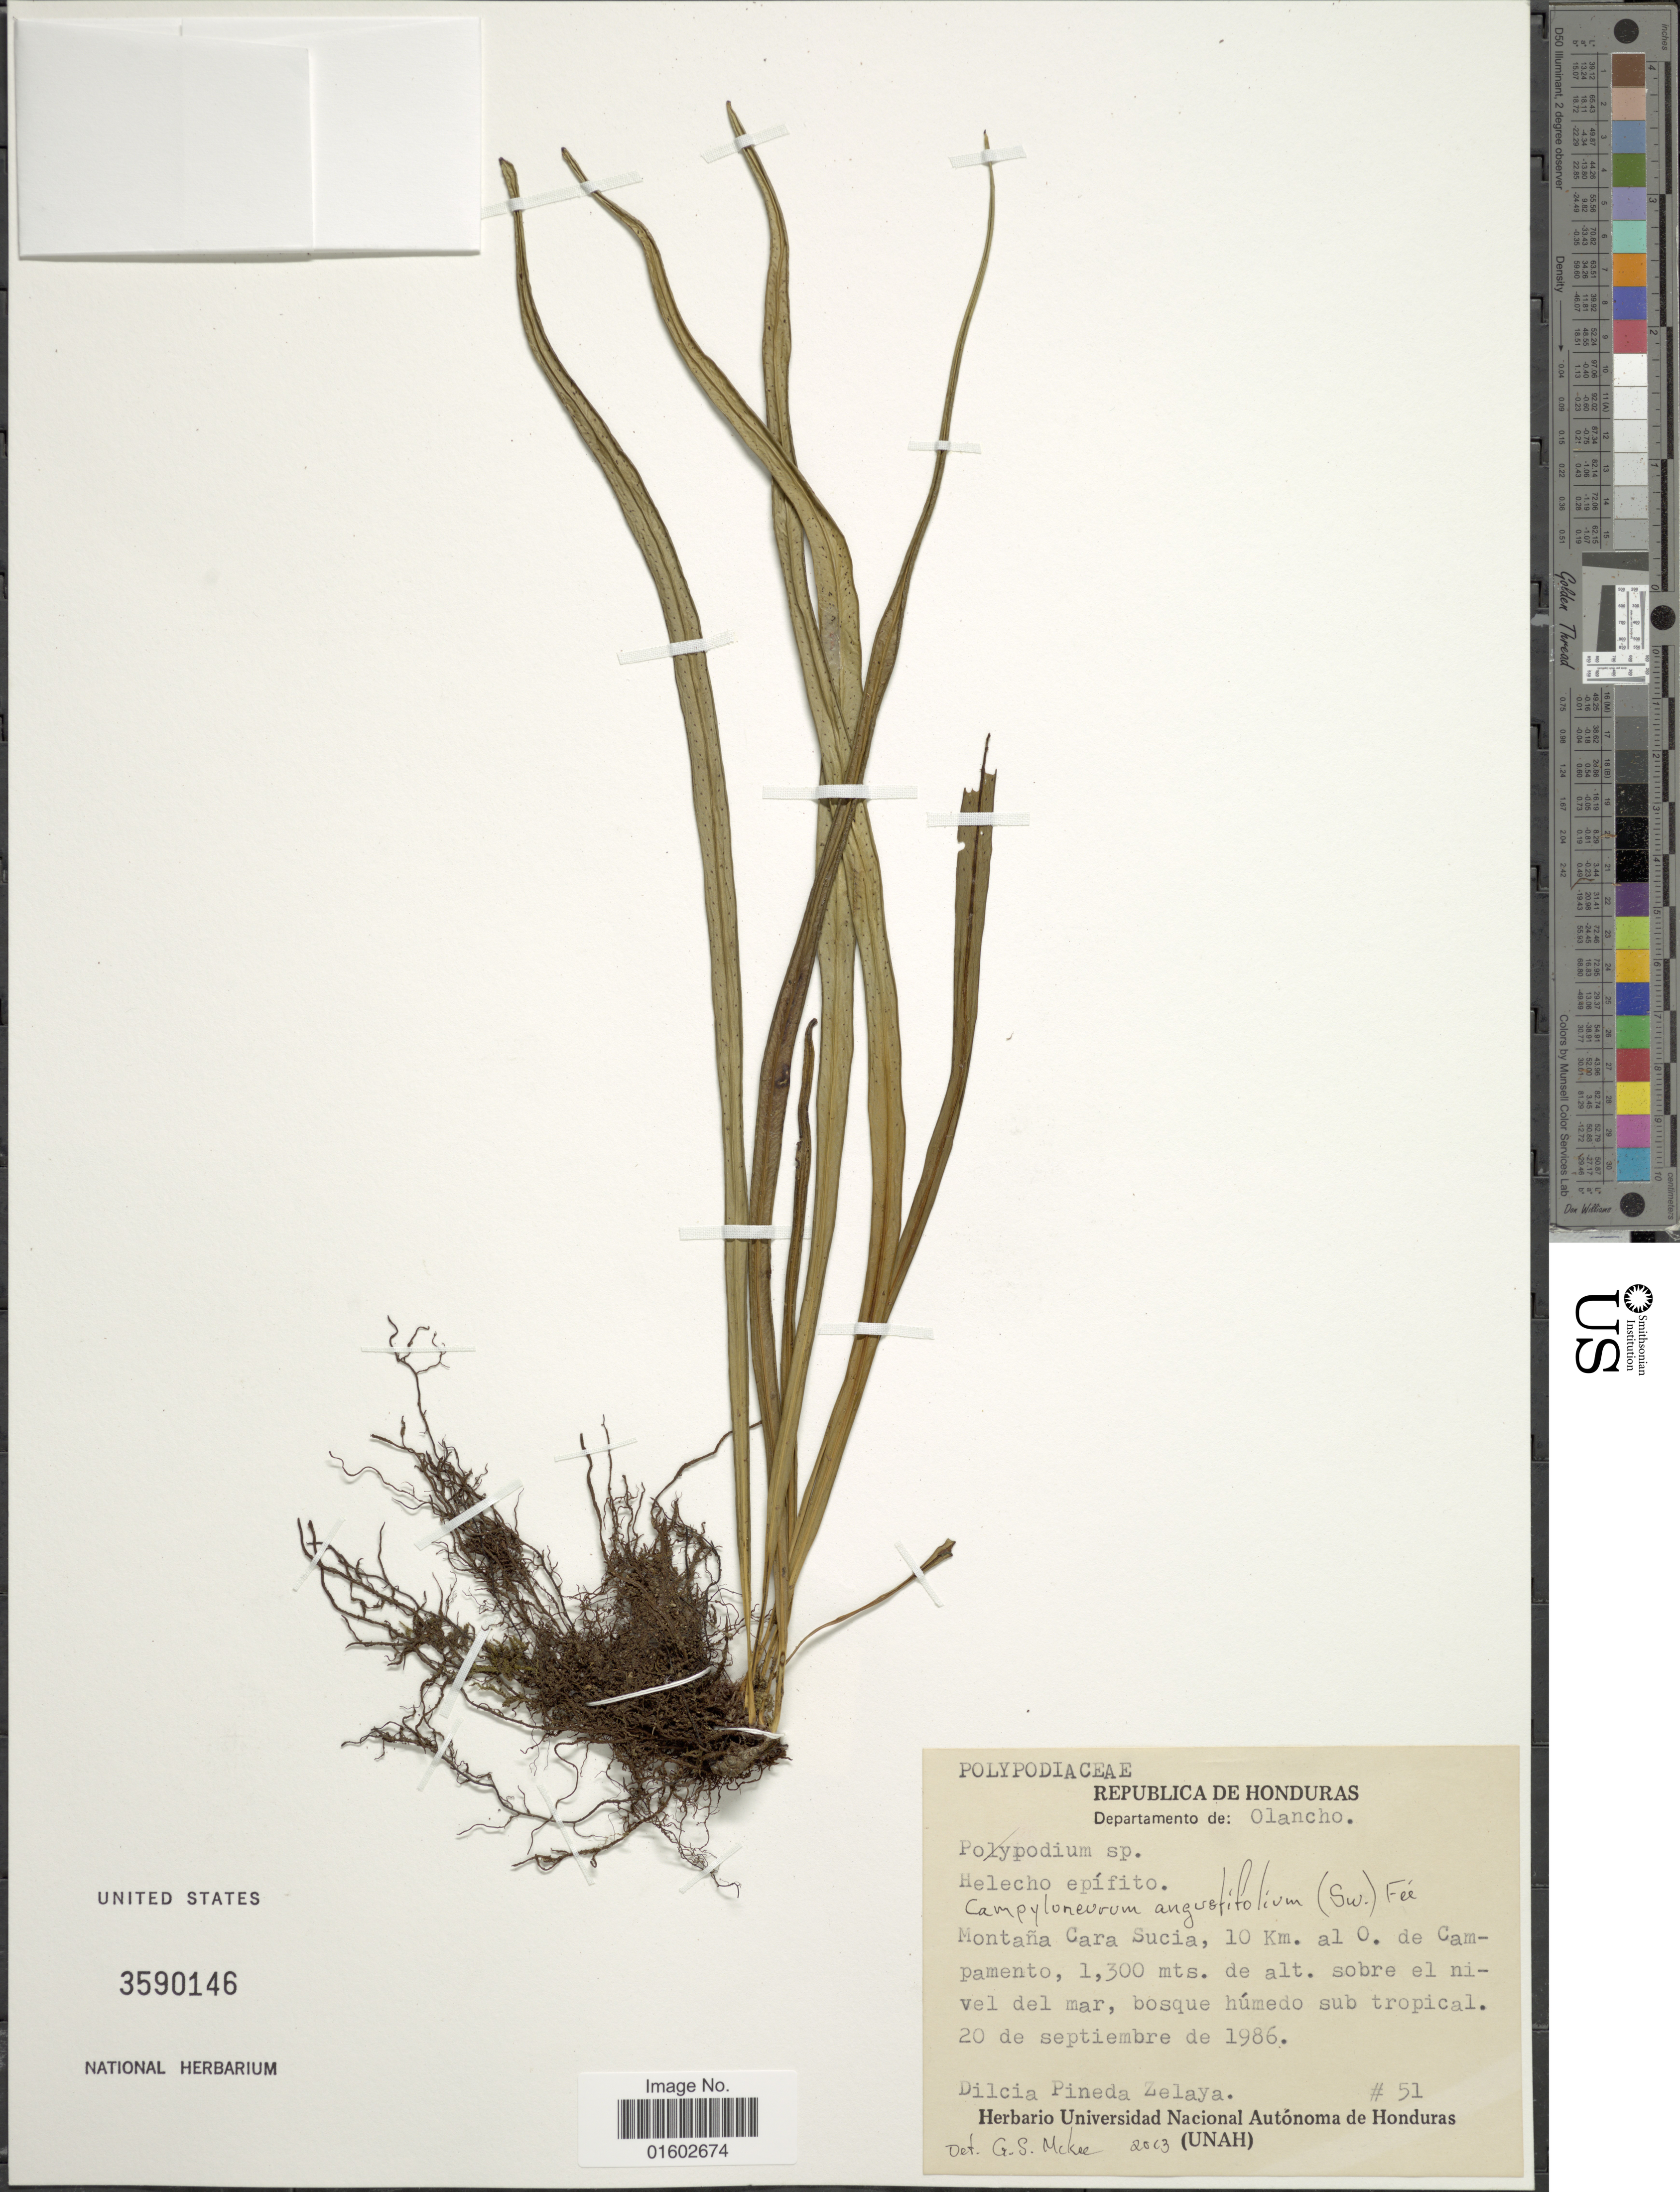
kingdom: Plantae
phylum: Tracheophyta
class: Polypodiopsida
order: Polypodiales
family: Polypodiaceae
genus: Campyloneurum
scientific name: Campyloneurum angustifolium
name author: (Sw.) Fée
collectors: D. Zelaya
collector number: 51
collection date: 1986-09-20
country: Honduras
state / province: Olancho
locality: Departamento de : Olachco, Montaña Cara Sucia, 10 km de Campamento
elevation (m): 1300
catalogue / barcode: US 3590146